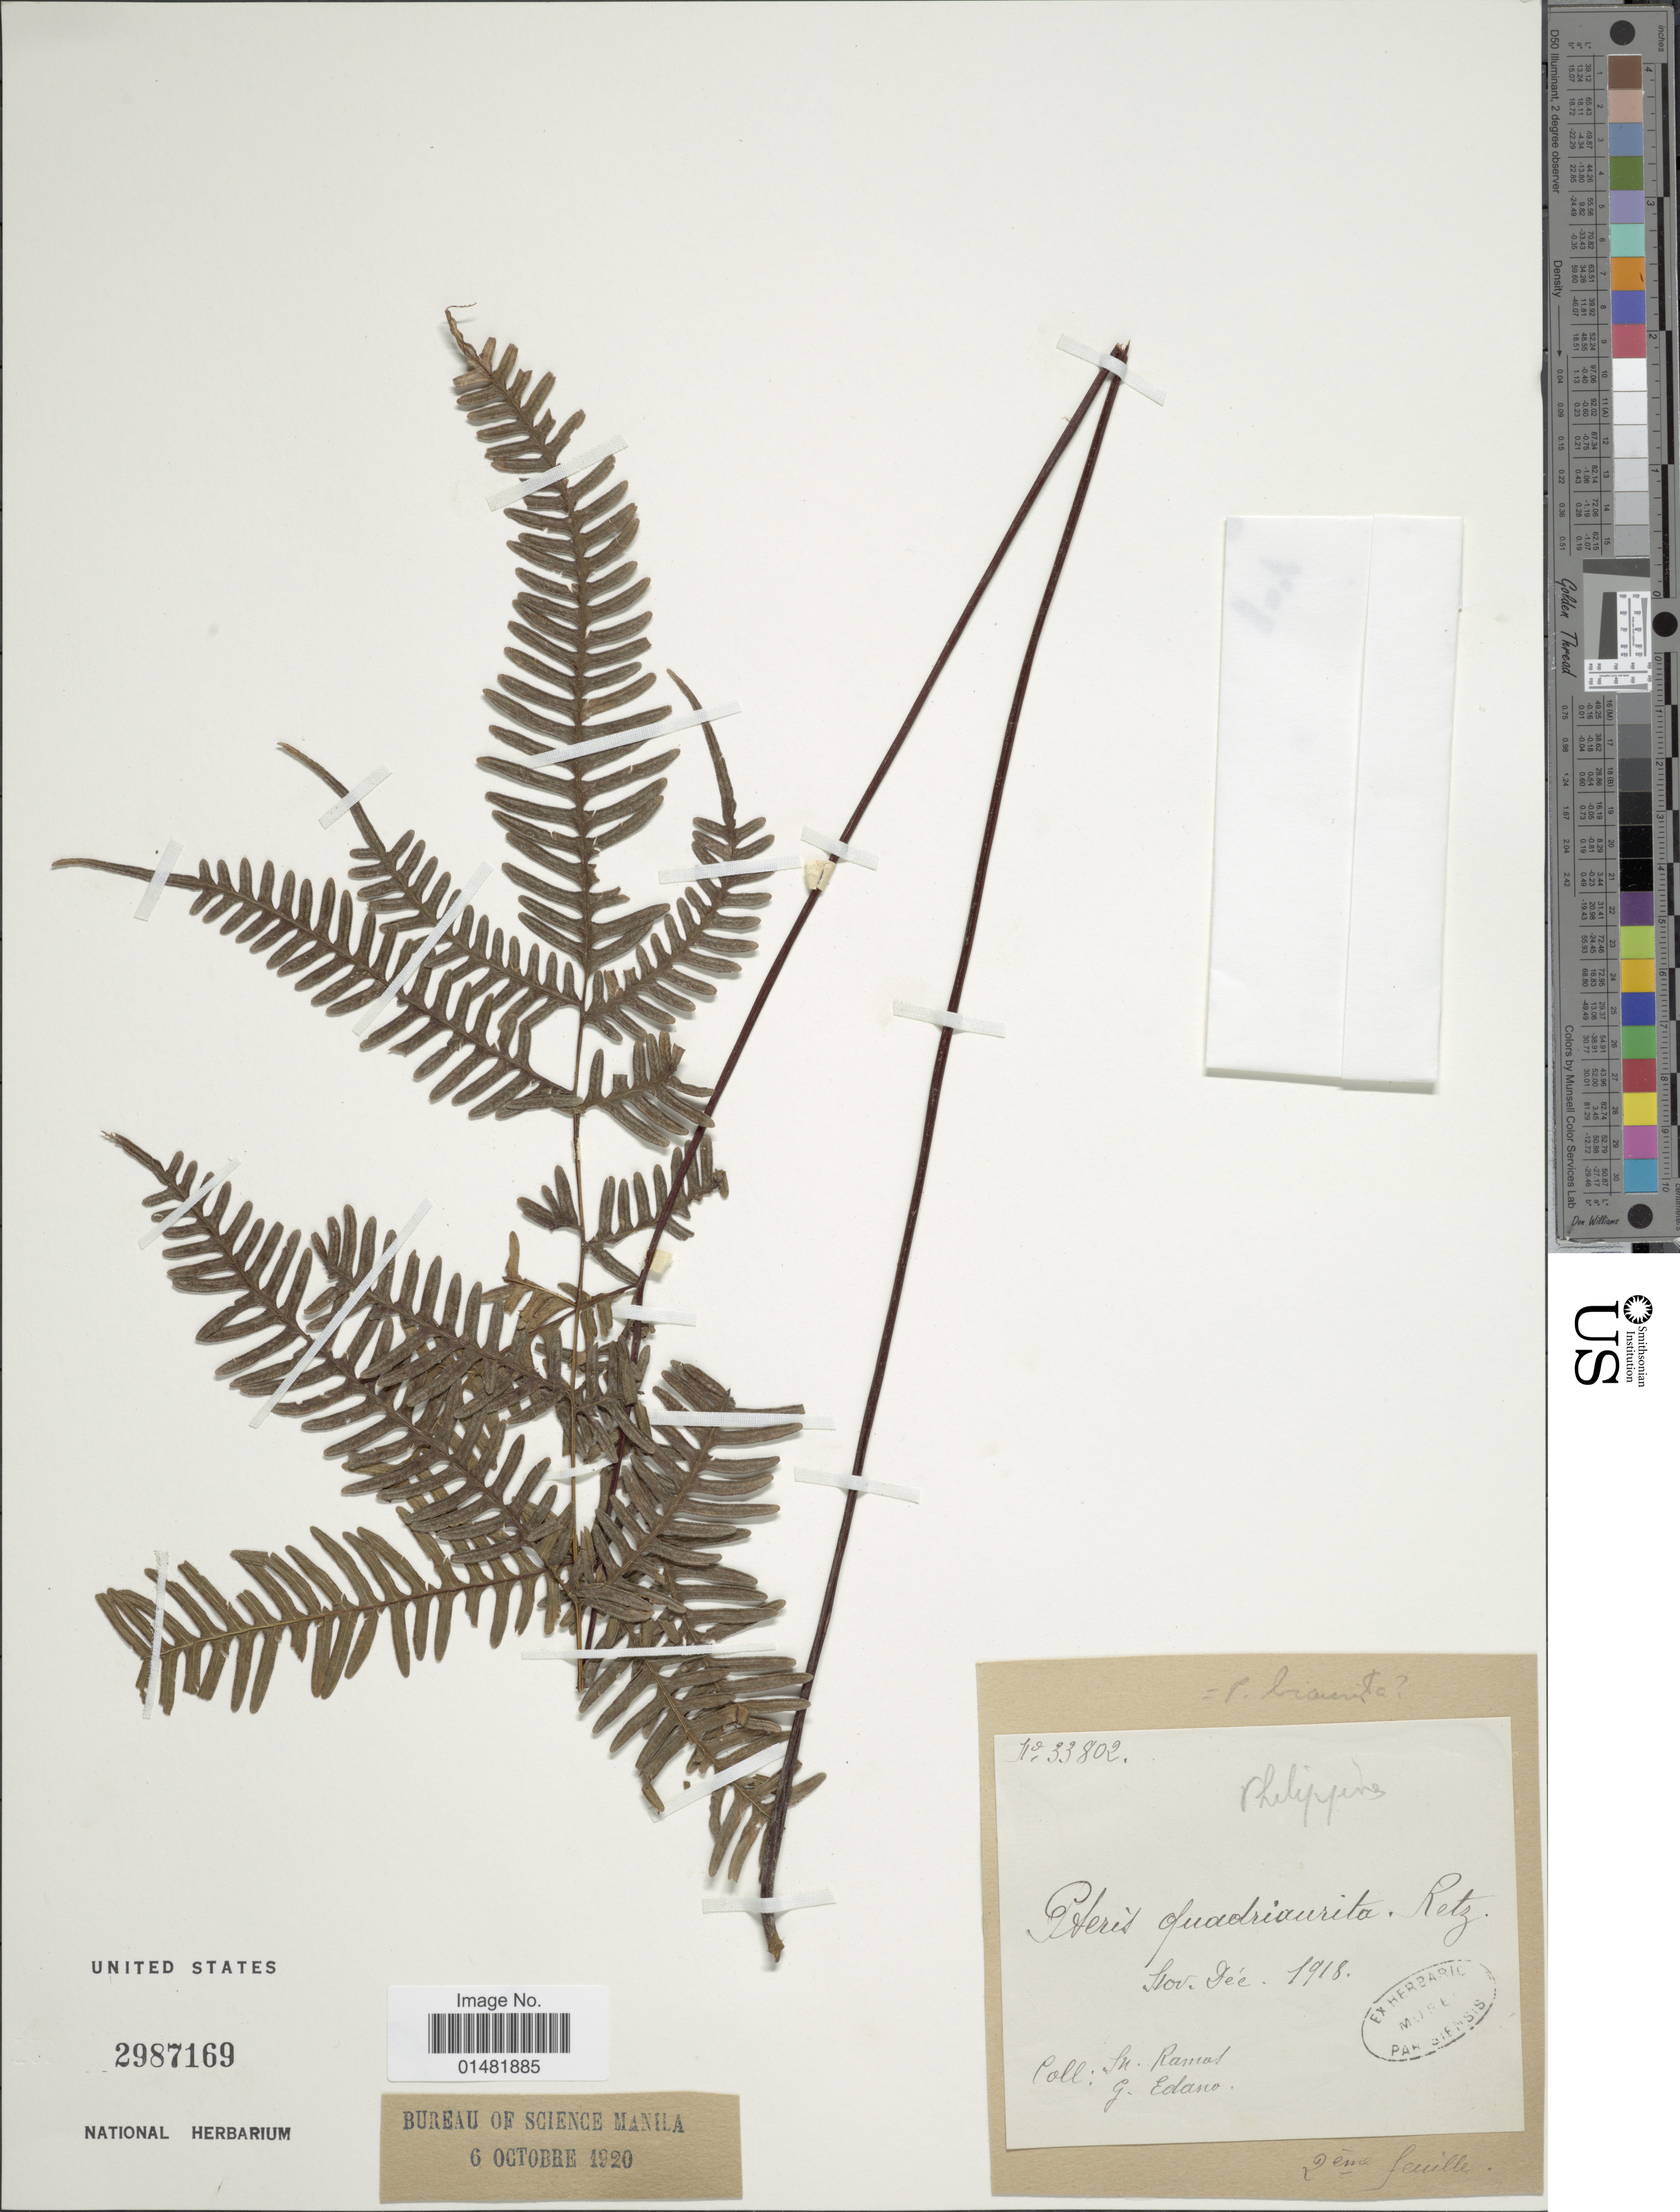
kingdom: Plantae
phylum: Tracheophyta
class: Polypodiopsida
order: Polypodiales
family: Pteridaceae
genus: Pteris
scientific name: Pteris pacifica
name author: Hieron.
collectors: M. Ramos & G. Edaño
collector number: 33802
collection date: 1918-11/1918-12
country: Philippines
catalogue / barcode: US 2987169